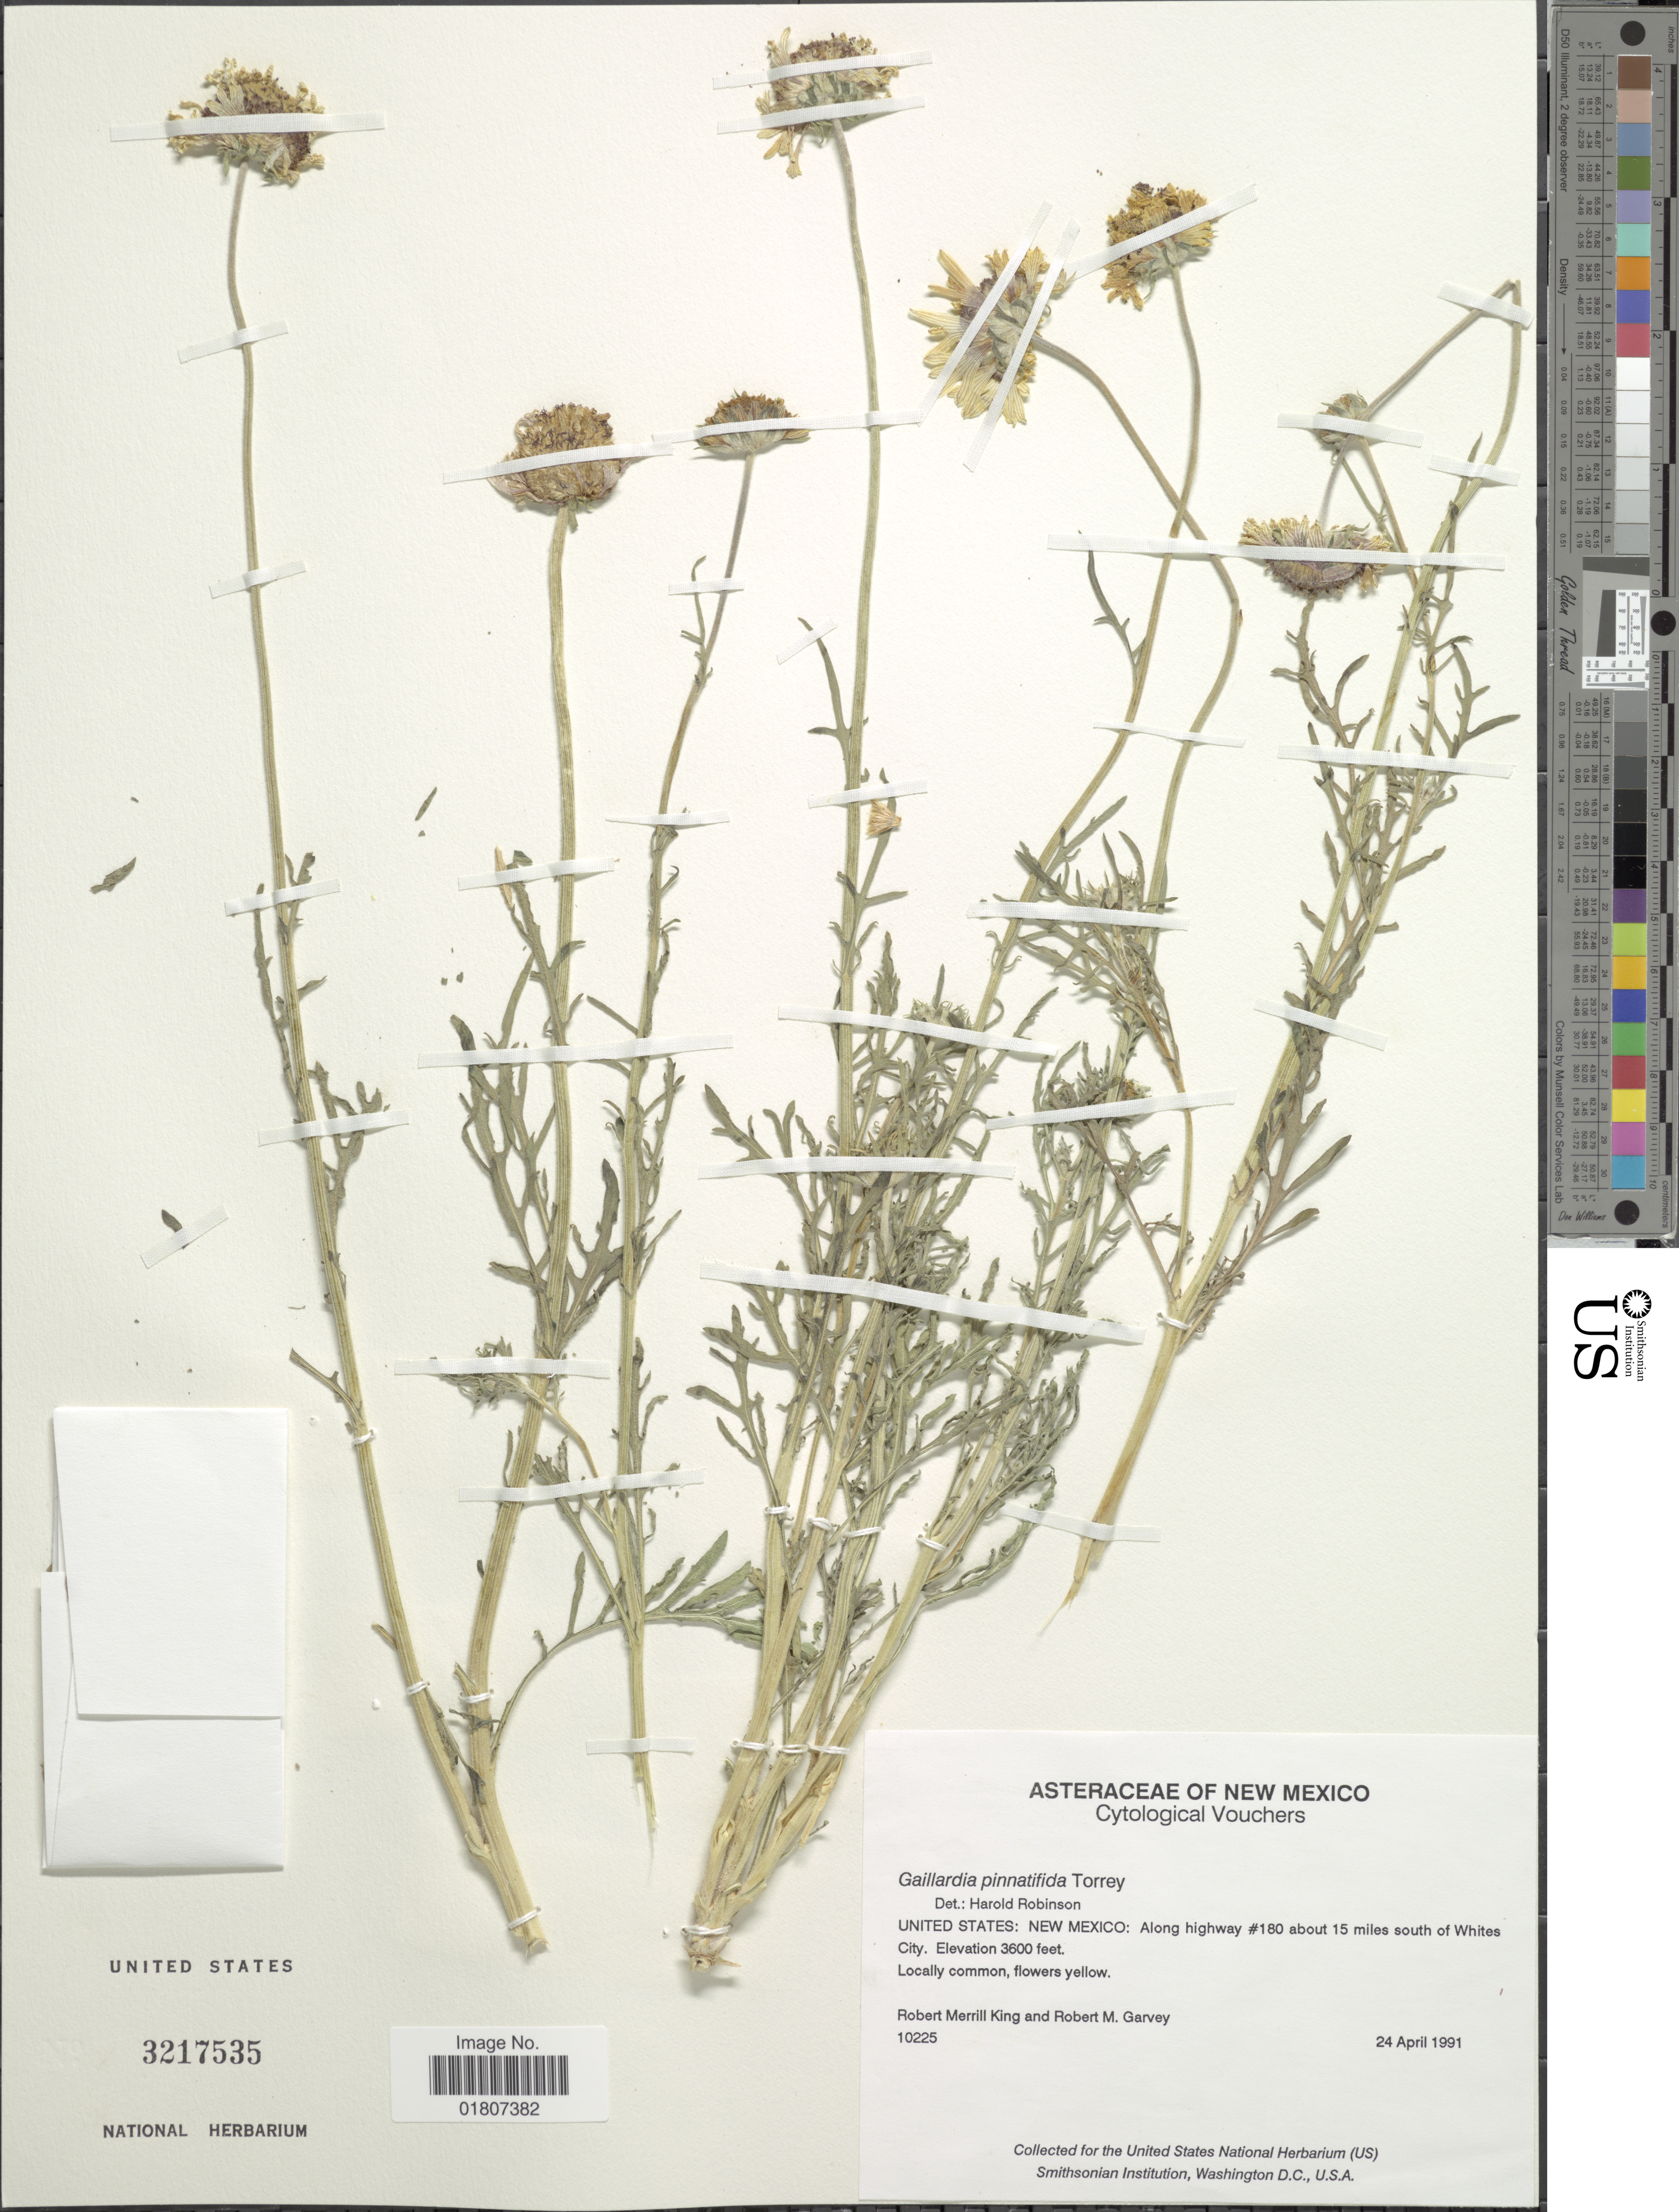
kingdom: Plantae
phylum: Tracheophyta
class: Magnoliopsida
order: Asterales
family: Asteraceae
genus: Gaillardia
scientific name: Gaillardia pinnatifida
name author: Torr.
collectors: R. M. King & R. Garvey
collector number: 10225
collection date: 1991-04-24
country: United States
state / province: New Mexico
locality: Along highway #180 about 15 miles south of Whites City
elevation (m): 1097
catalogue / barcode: US 3217535